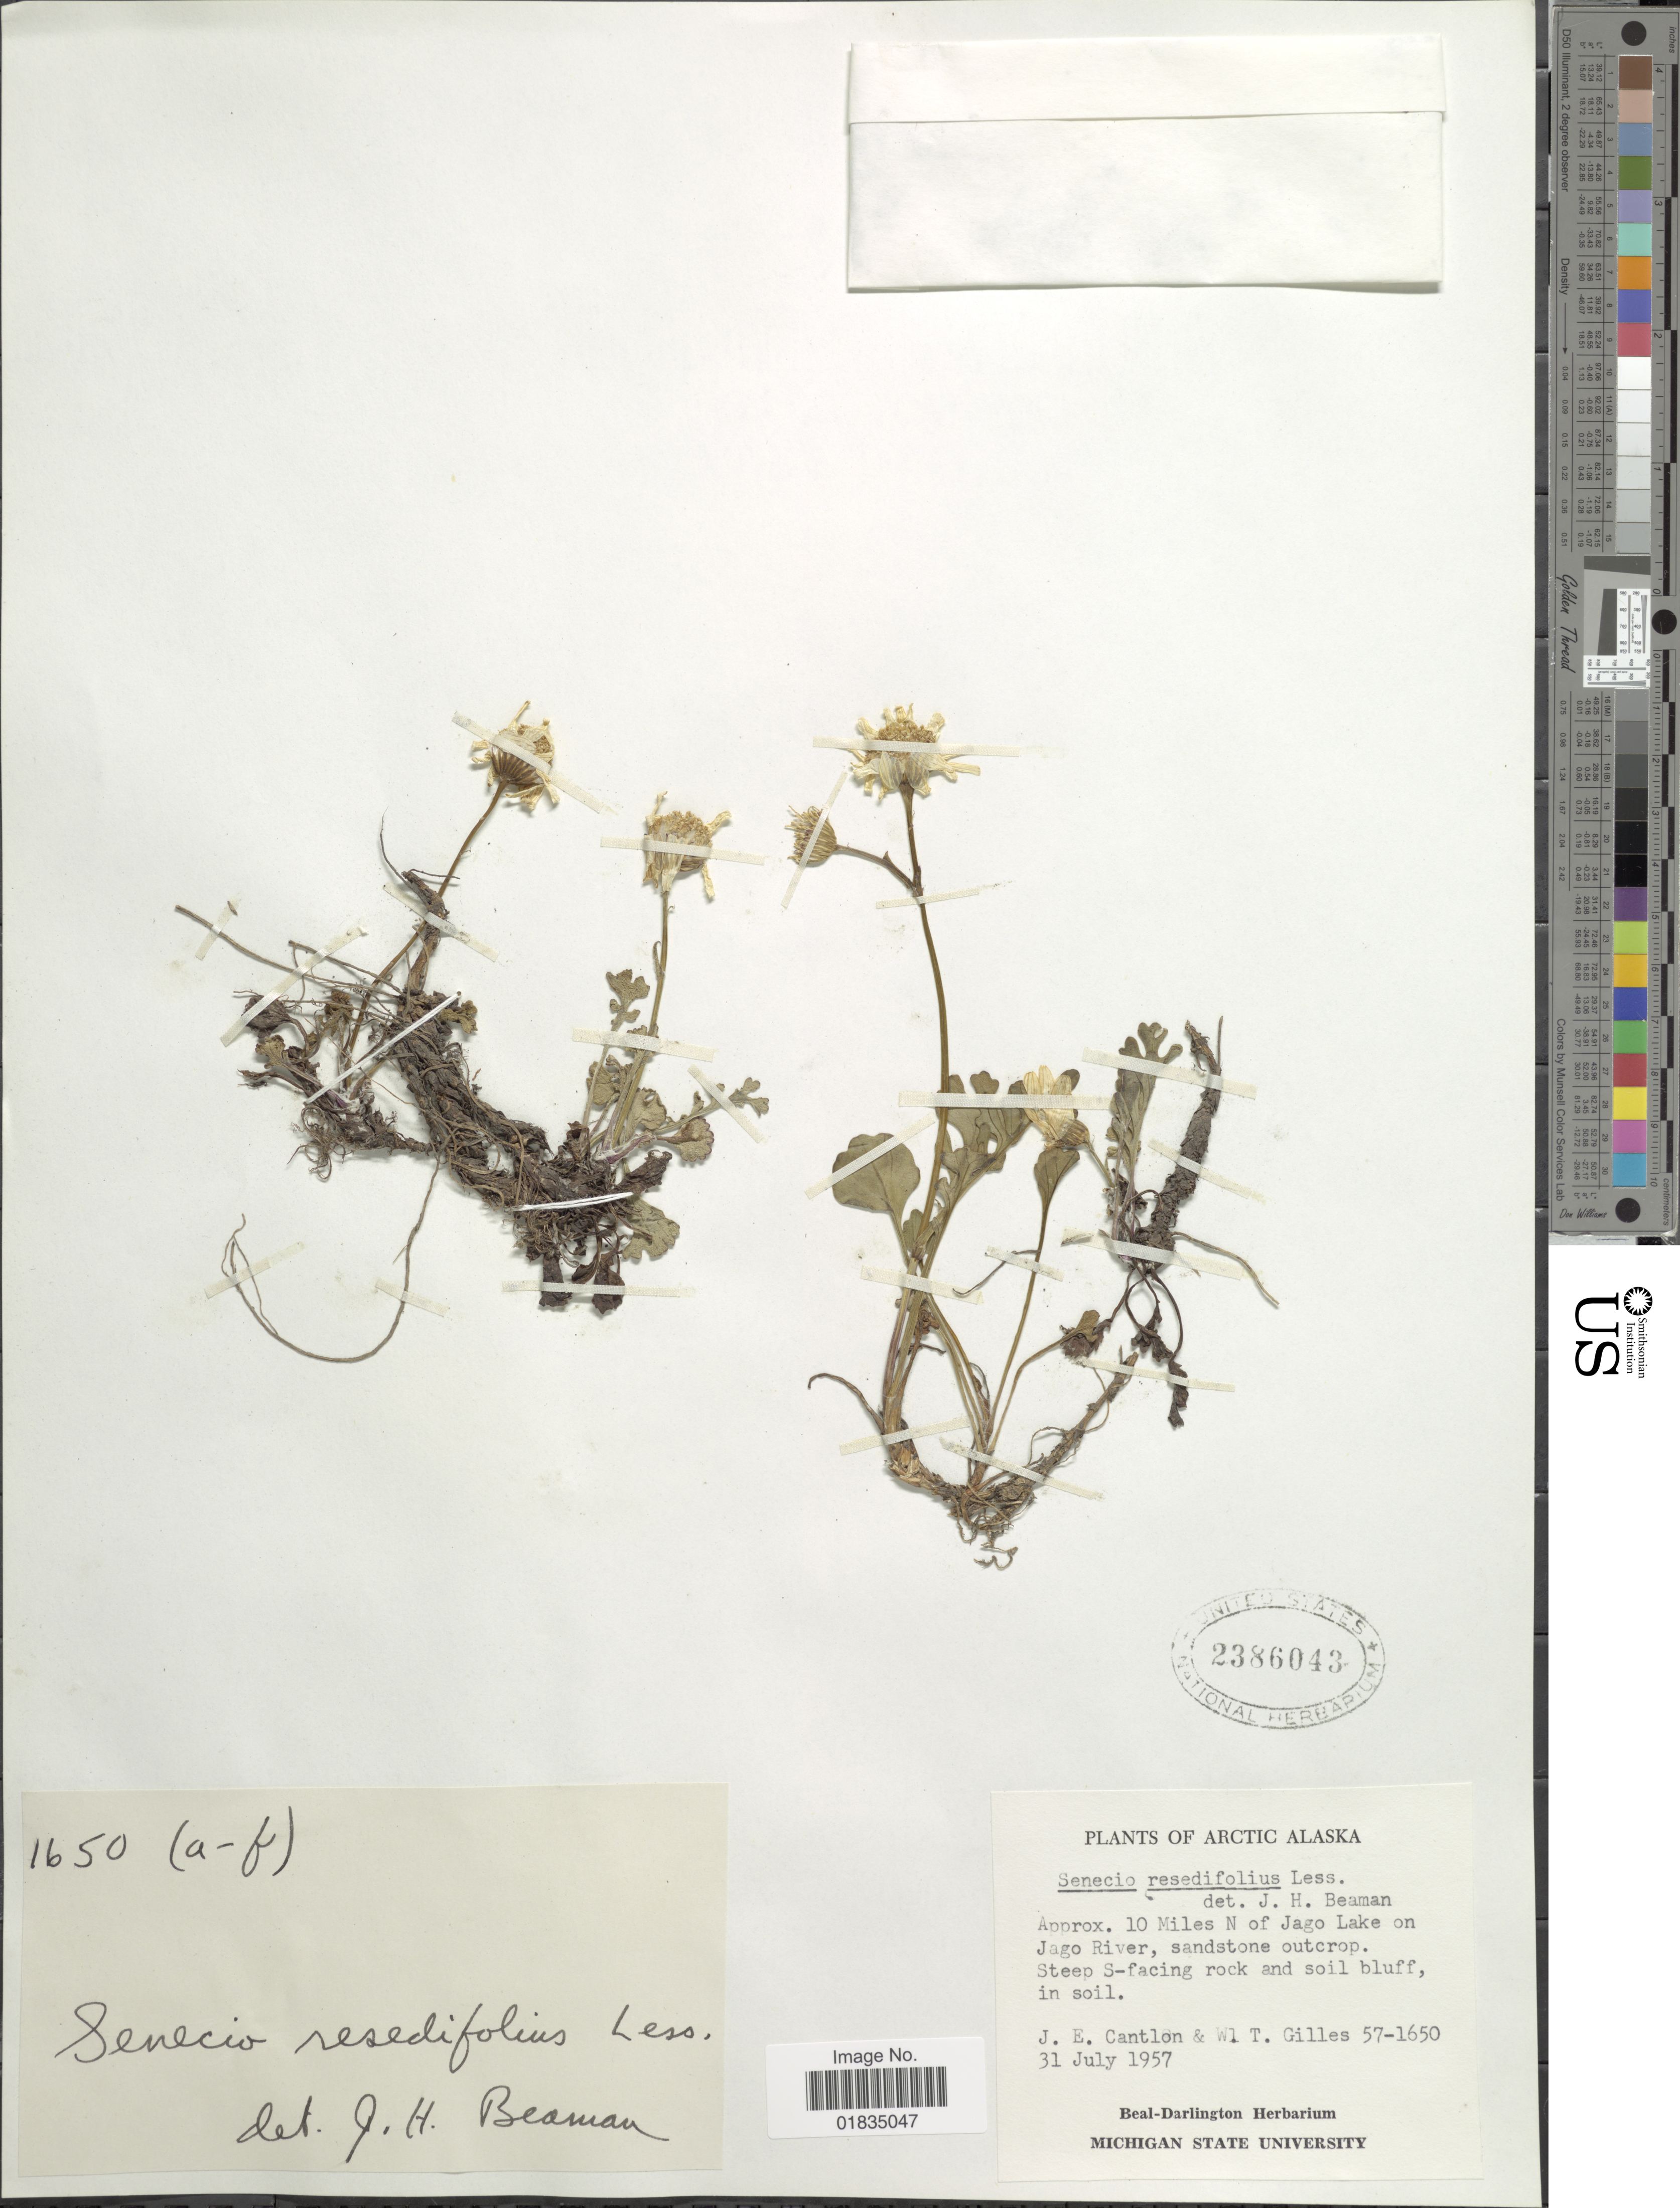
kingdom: Plantae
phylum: Tracheophyta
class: Magnoliopsida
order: Asterales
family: Asteraceae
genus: Packera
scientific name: Packera heterophylla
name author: (Fisch.) E. Wiebe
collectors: J. Cantlon & W. T. Gillis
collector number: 57-1650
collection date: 1957-07-31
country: United States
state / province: Alaska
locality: Arctic Alaska, Approx. 10 miles N of Jago Lake on Jago River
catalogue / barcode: US 2386043